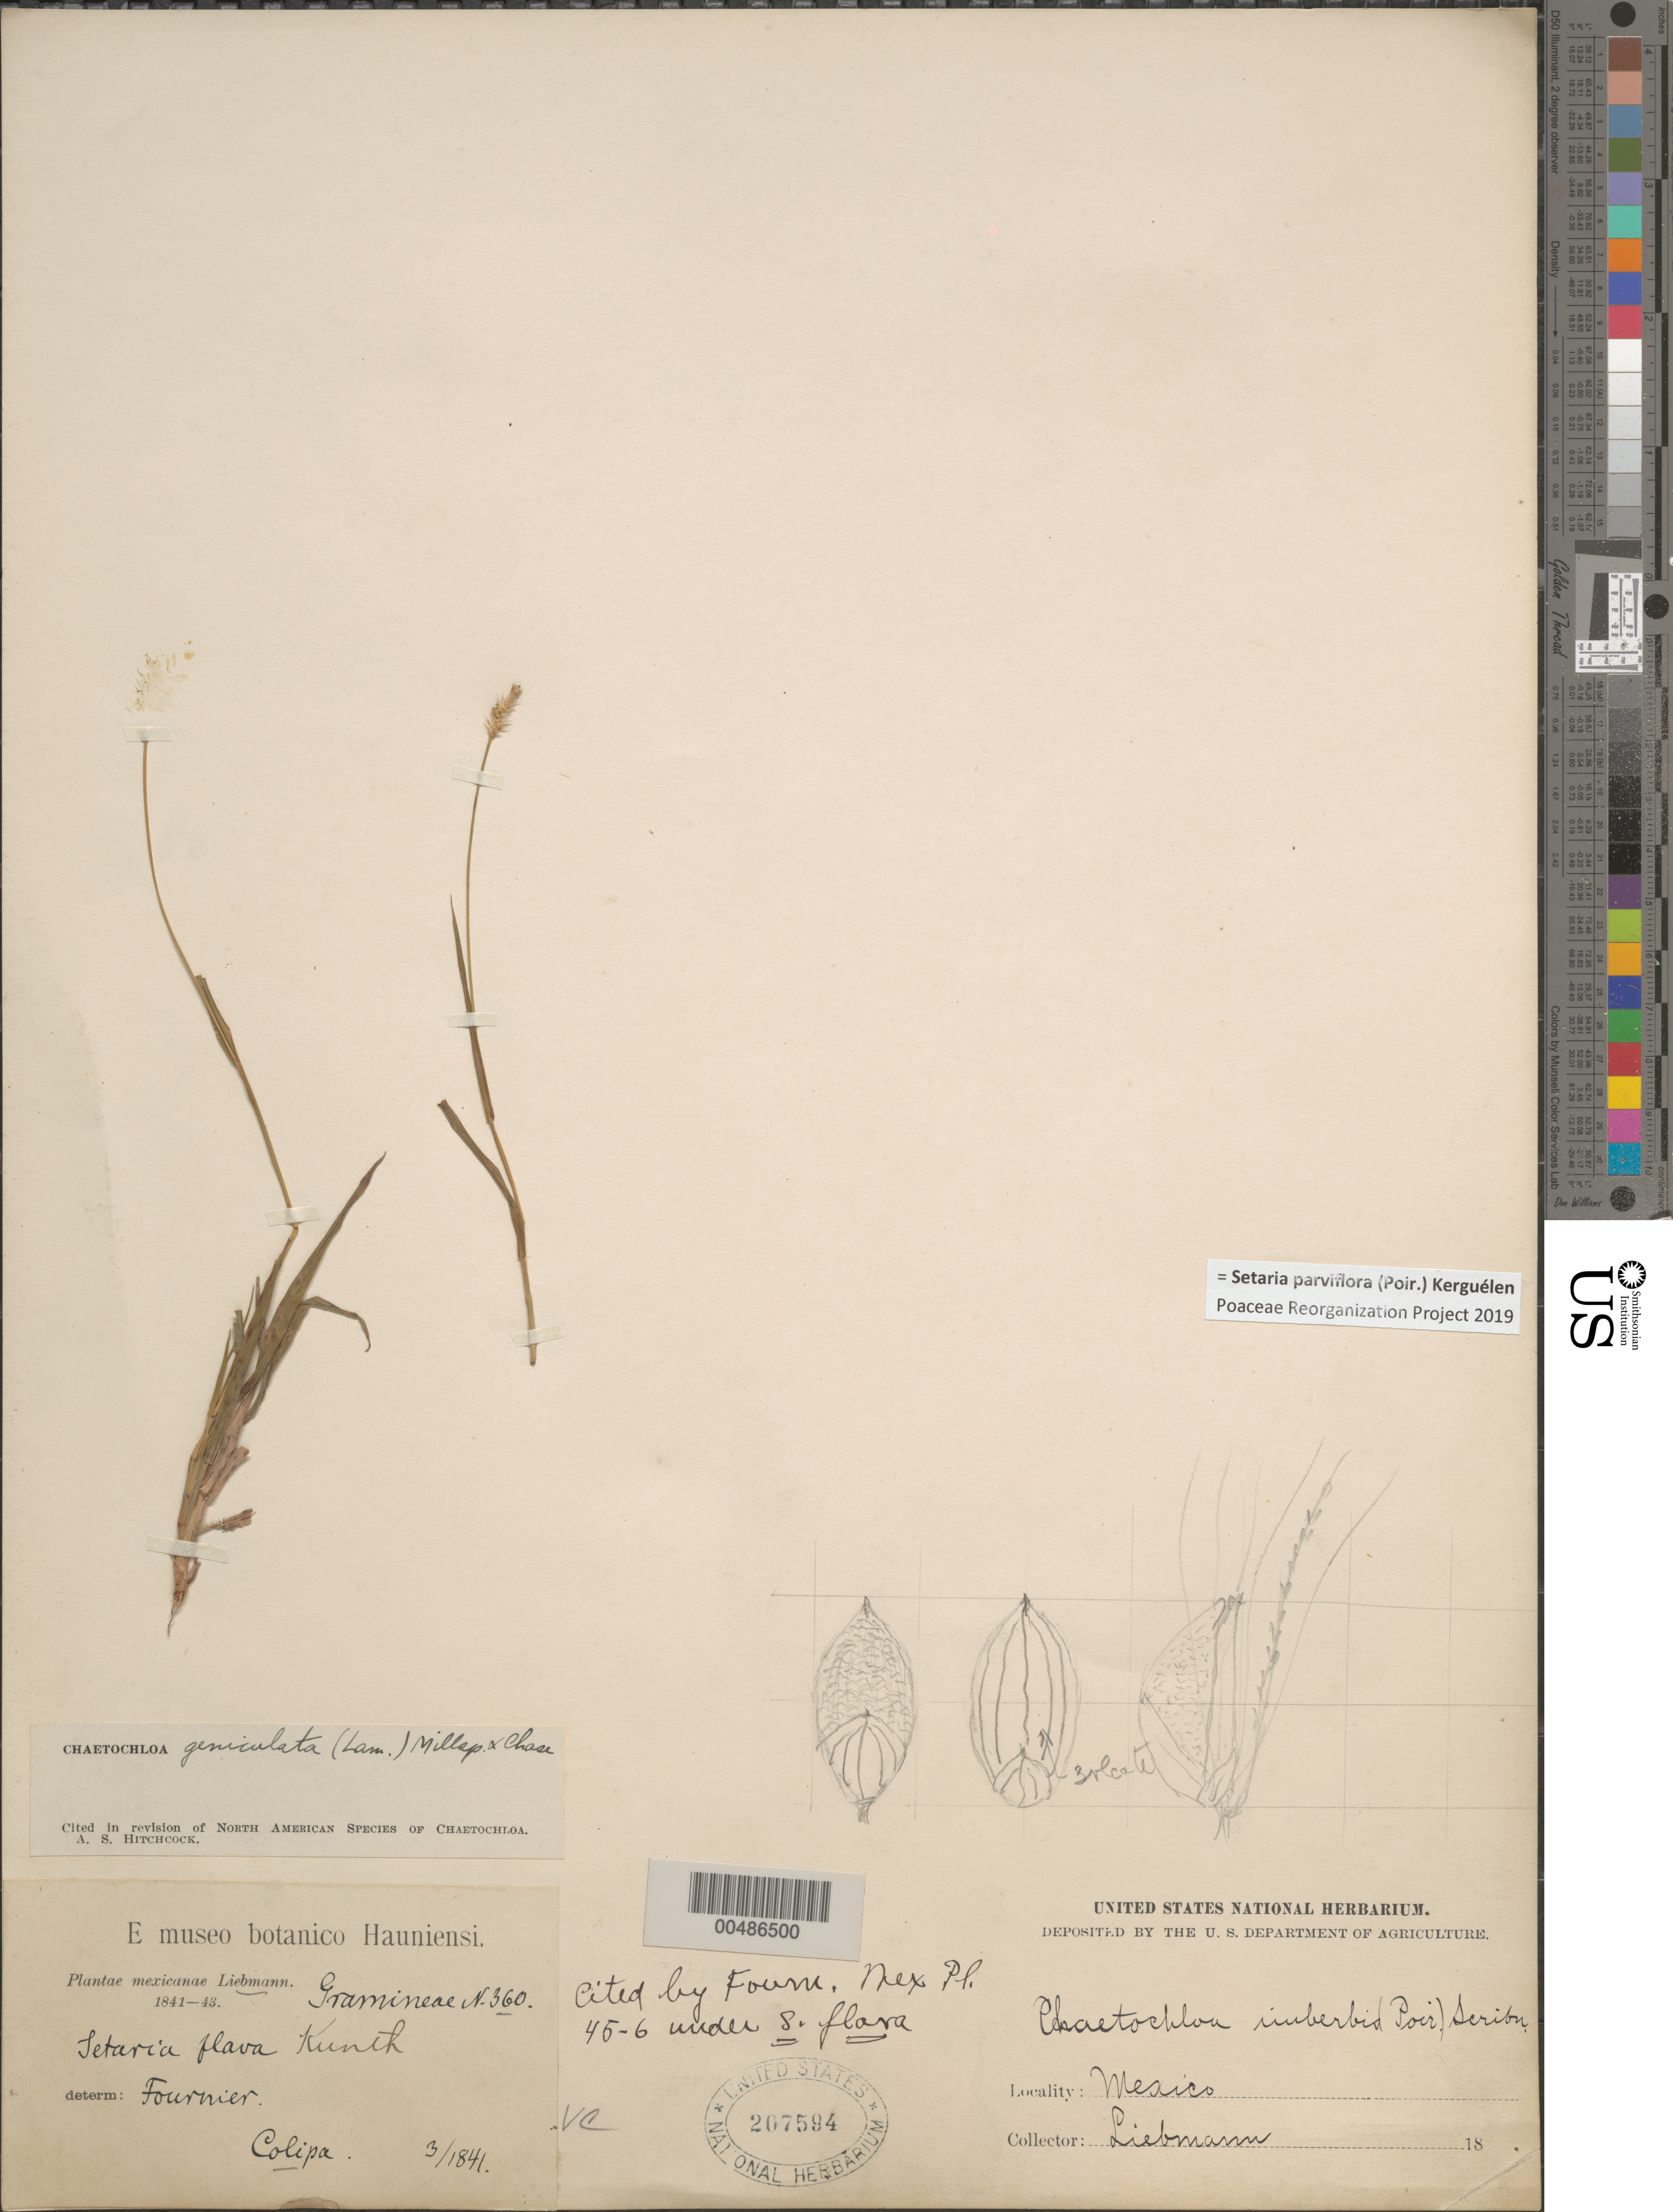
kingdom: Plantae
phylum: Tracheophyta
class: Liliopsida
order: Poales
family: Poaceae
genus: Setaria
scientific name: Setaria parviflora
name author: (Poir.) Kerguélen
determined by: Poaceae Reorganization Project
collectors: F. M. Liebmann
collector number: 360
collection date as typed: Mar 1841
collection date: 1841-03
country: Mexico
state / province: Veracruz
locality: Colipa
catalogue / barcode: US 207594